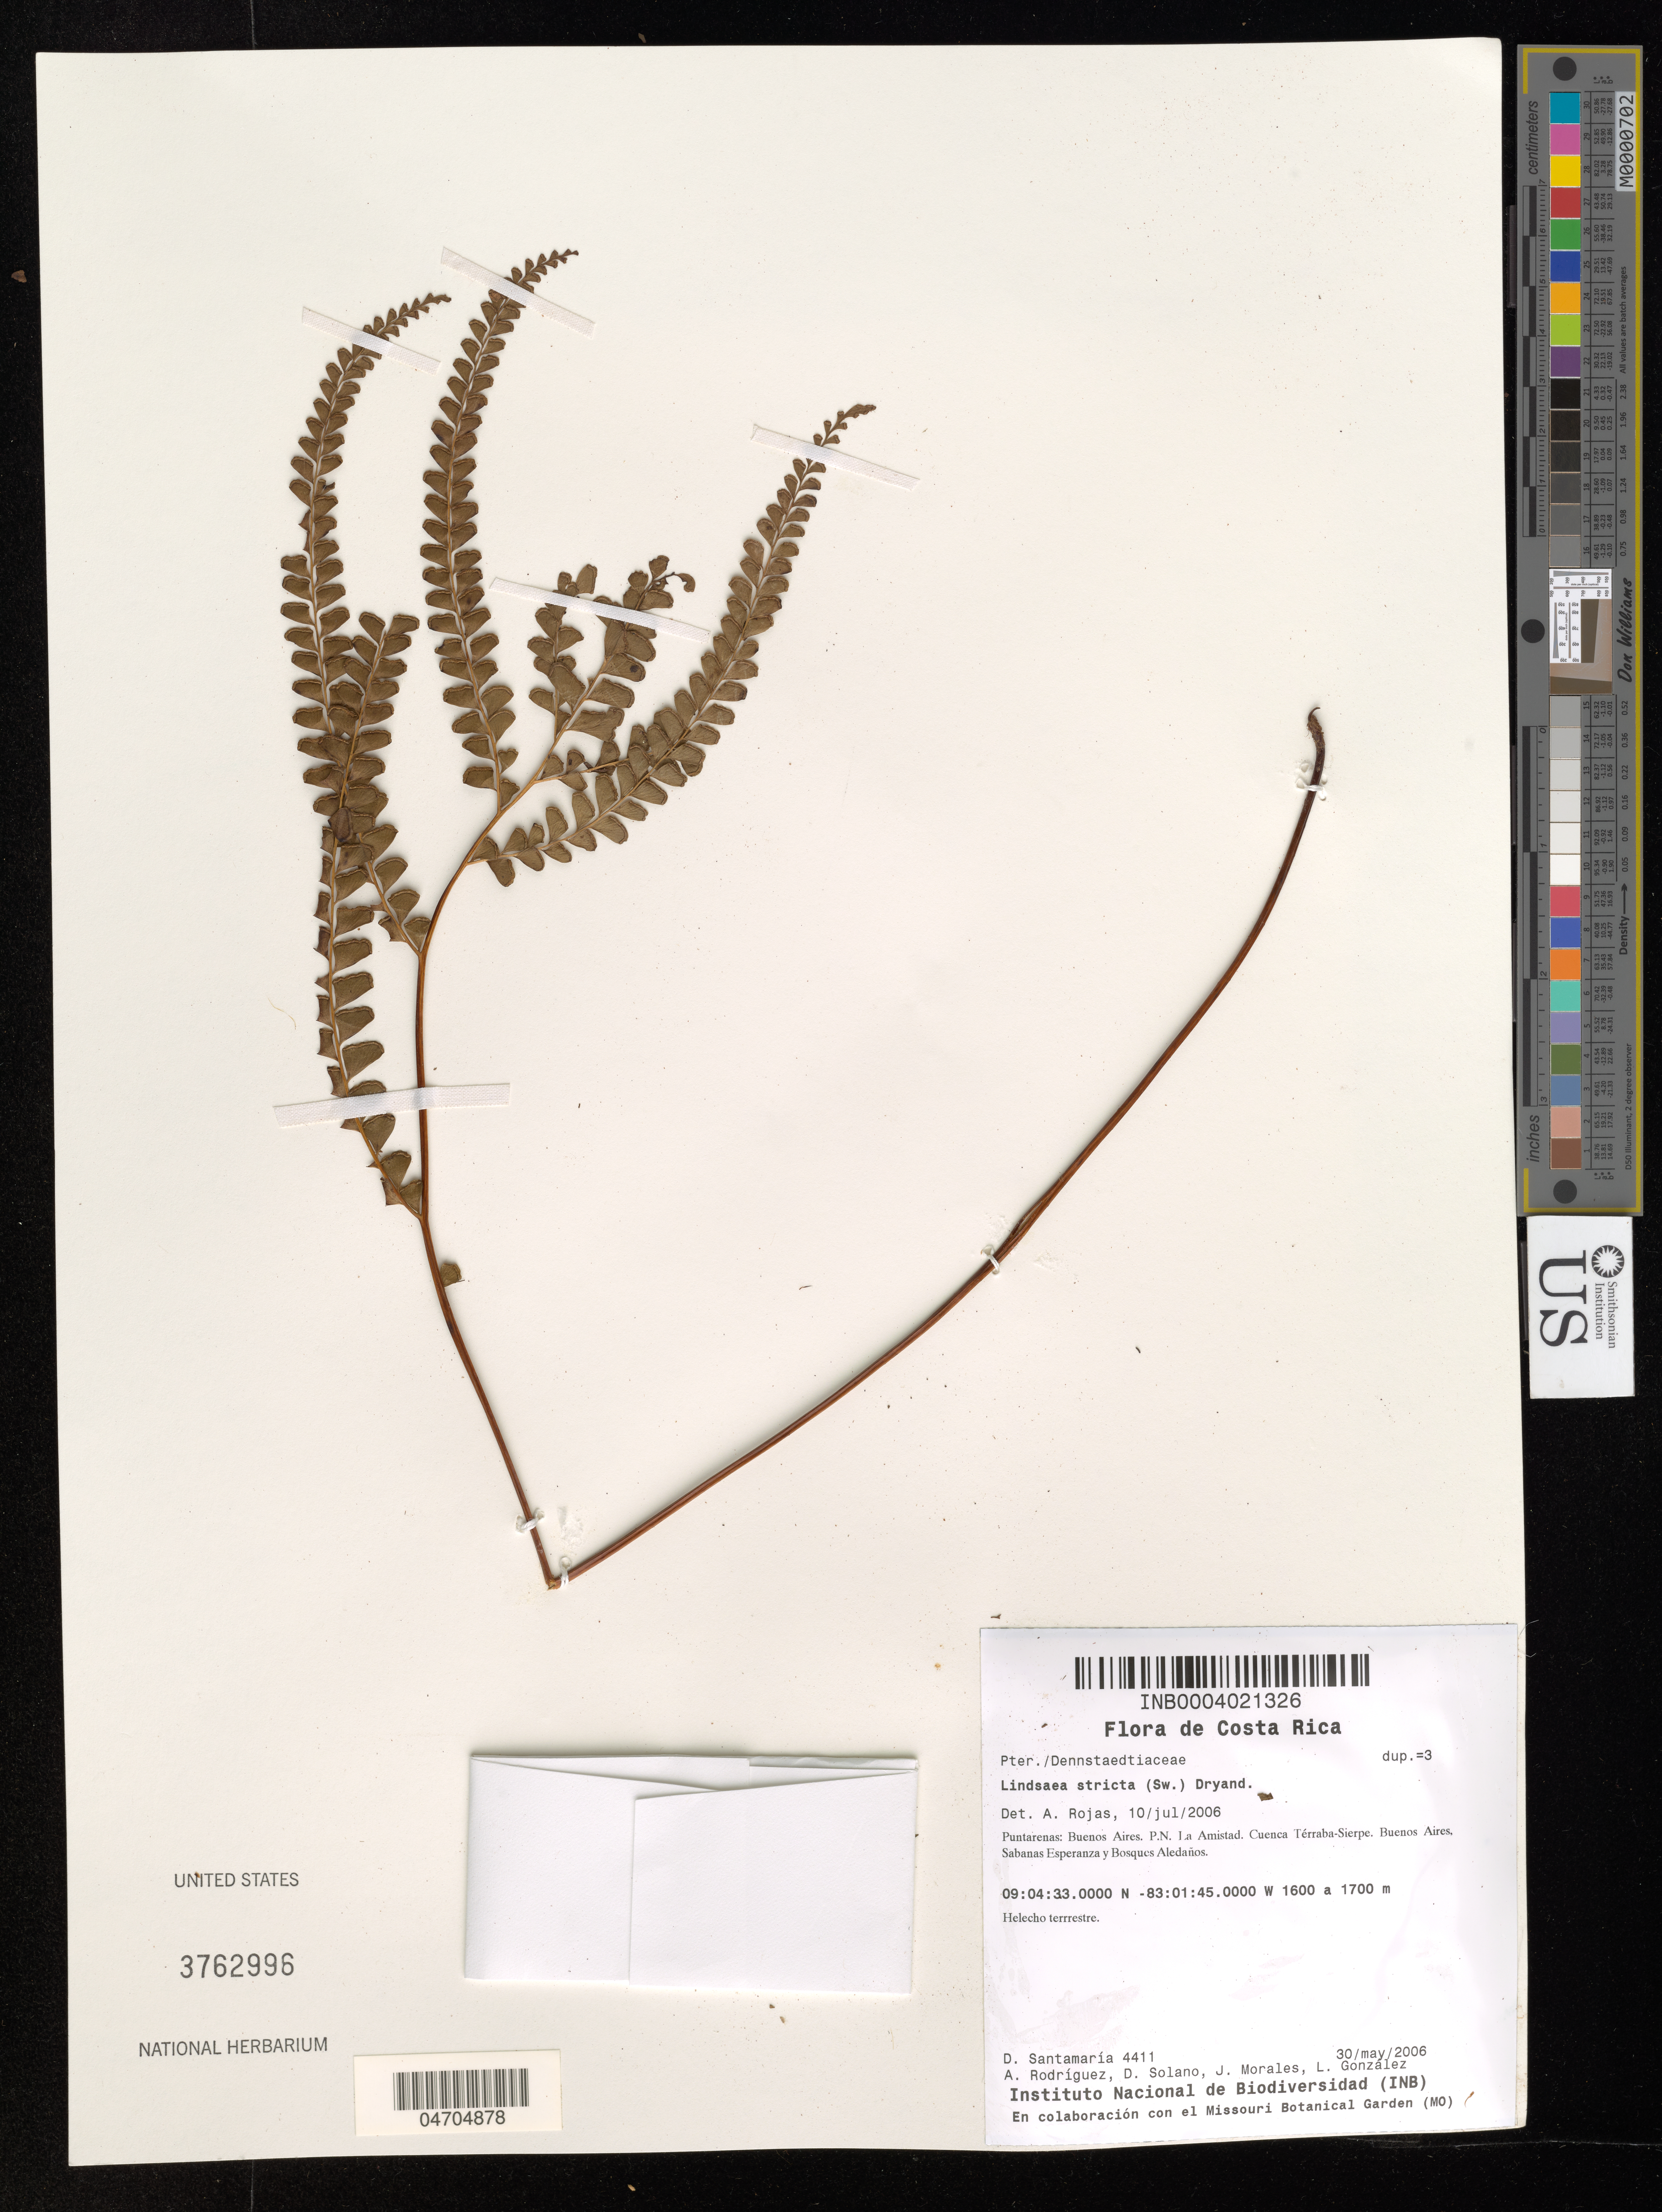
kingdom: Plantae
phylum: Tracheophyta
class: Polypodiopsida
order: Polypodiales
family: Lindsaeaceae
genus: Lindsaea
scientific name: Lindsaea stricta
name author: (Sw.) Dryand.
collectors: D. Santamaria, A. Rodríguez, D. Solano, J. Morales & L. Gonzalez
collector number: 4411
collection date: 2006-05-30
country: Costa Rica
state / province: Puntarenas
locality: Buenos Aires. P. N. La Amistad. Cuenca Térraba-Sierpe. Buenos Aires. Sabanas Esperanza y Bosques Aledaños.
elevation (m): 1600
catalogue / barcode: US 3762996